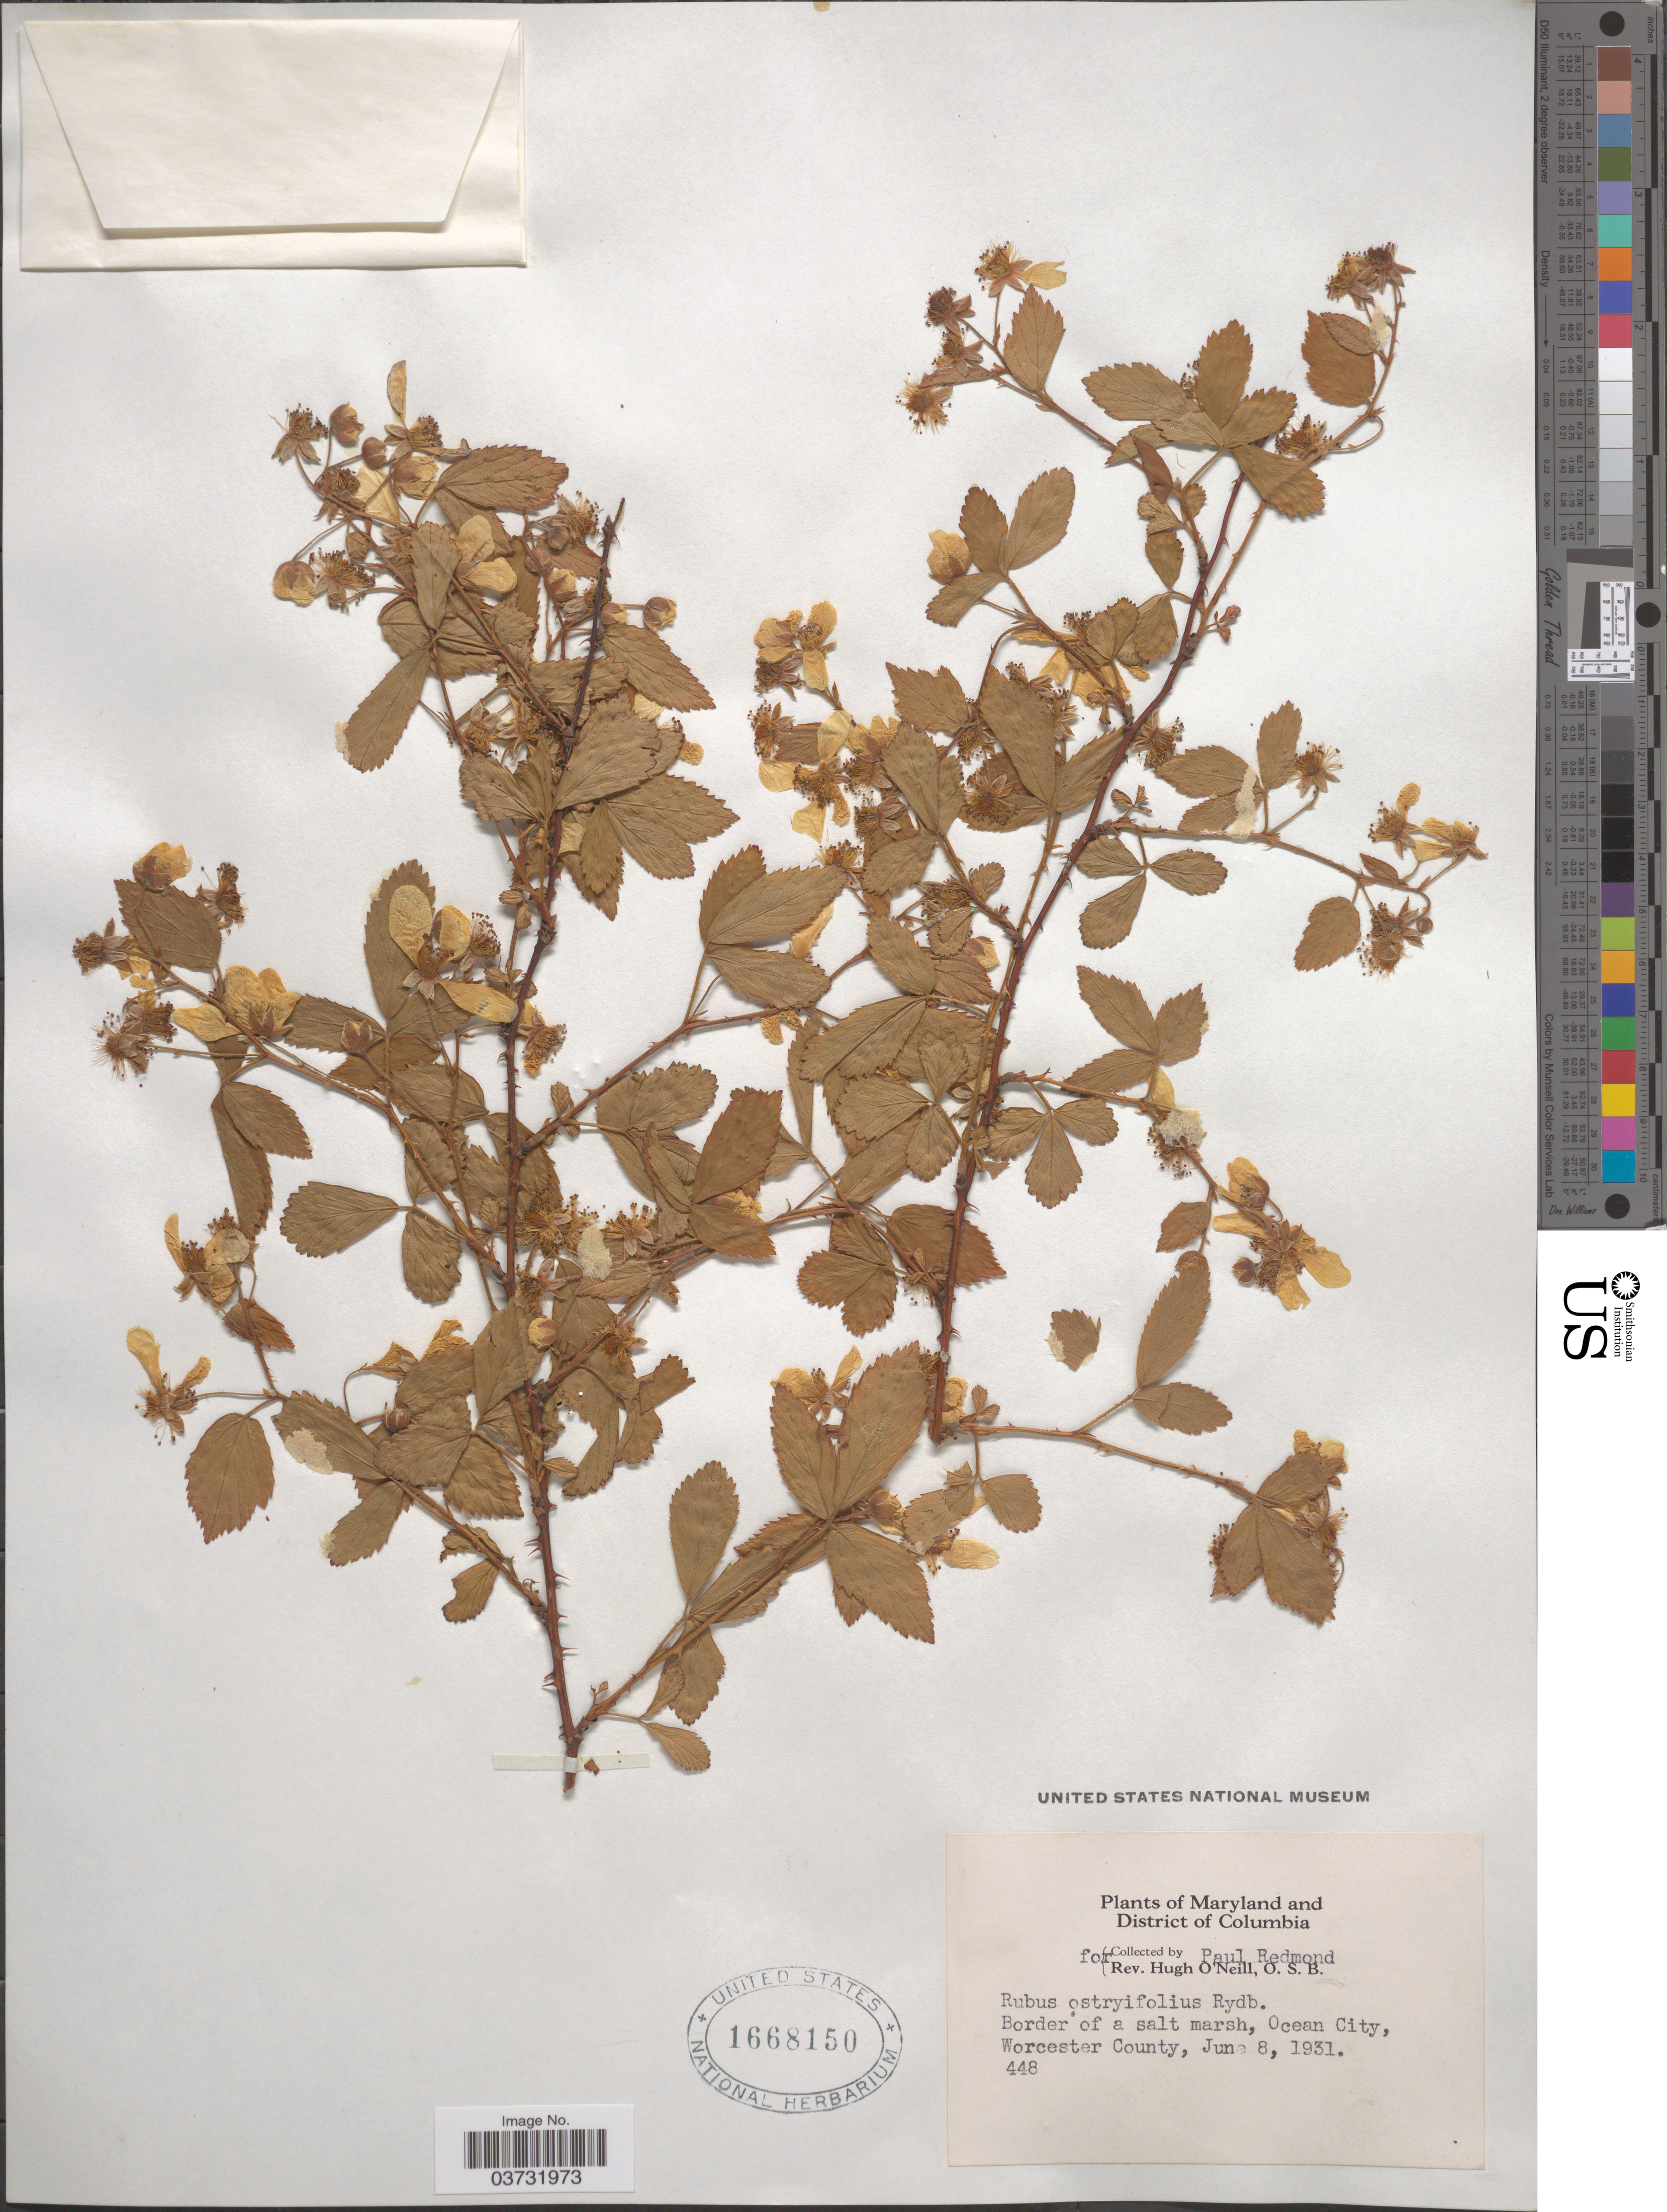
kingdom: Plantae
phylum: Tracheophyta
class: Magnoliopsida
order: Rosales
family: Rosaceae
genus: Rubus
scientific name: Rubus ostryifolius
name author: Rydb.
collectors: P. Redmond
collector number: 448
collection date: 1931-06-08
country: United States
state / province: Maryland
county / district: Worcester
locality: Maryland and District of Columbia. Border of a salt marsh, Ocean City, Worcester County.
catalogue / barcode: US 1668150